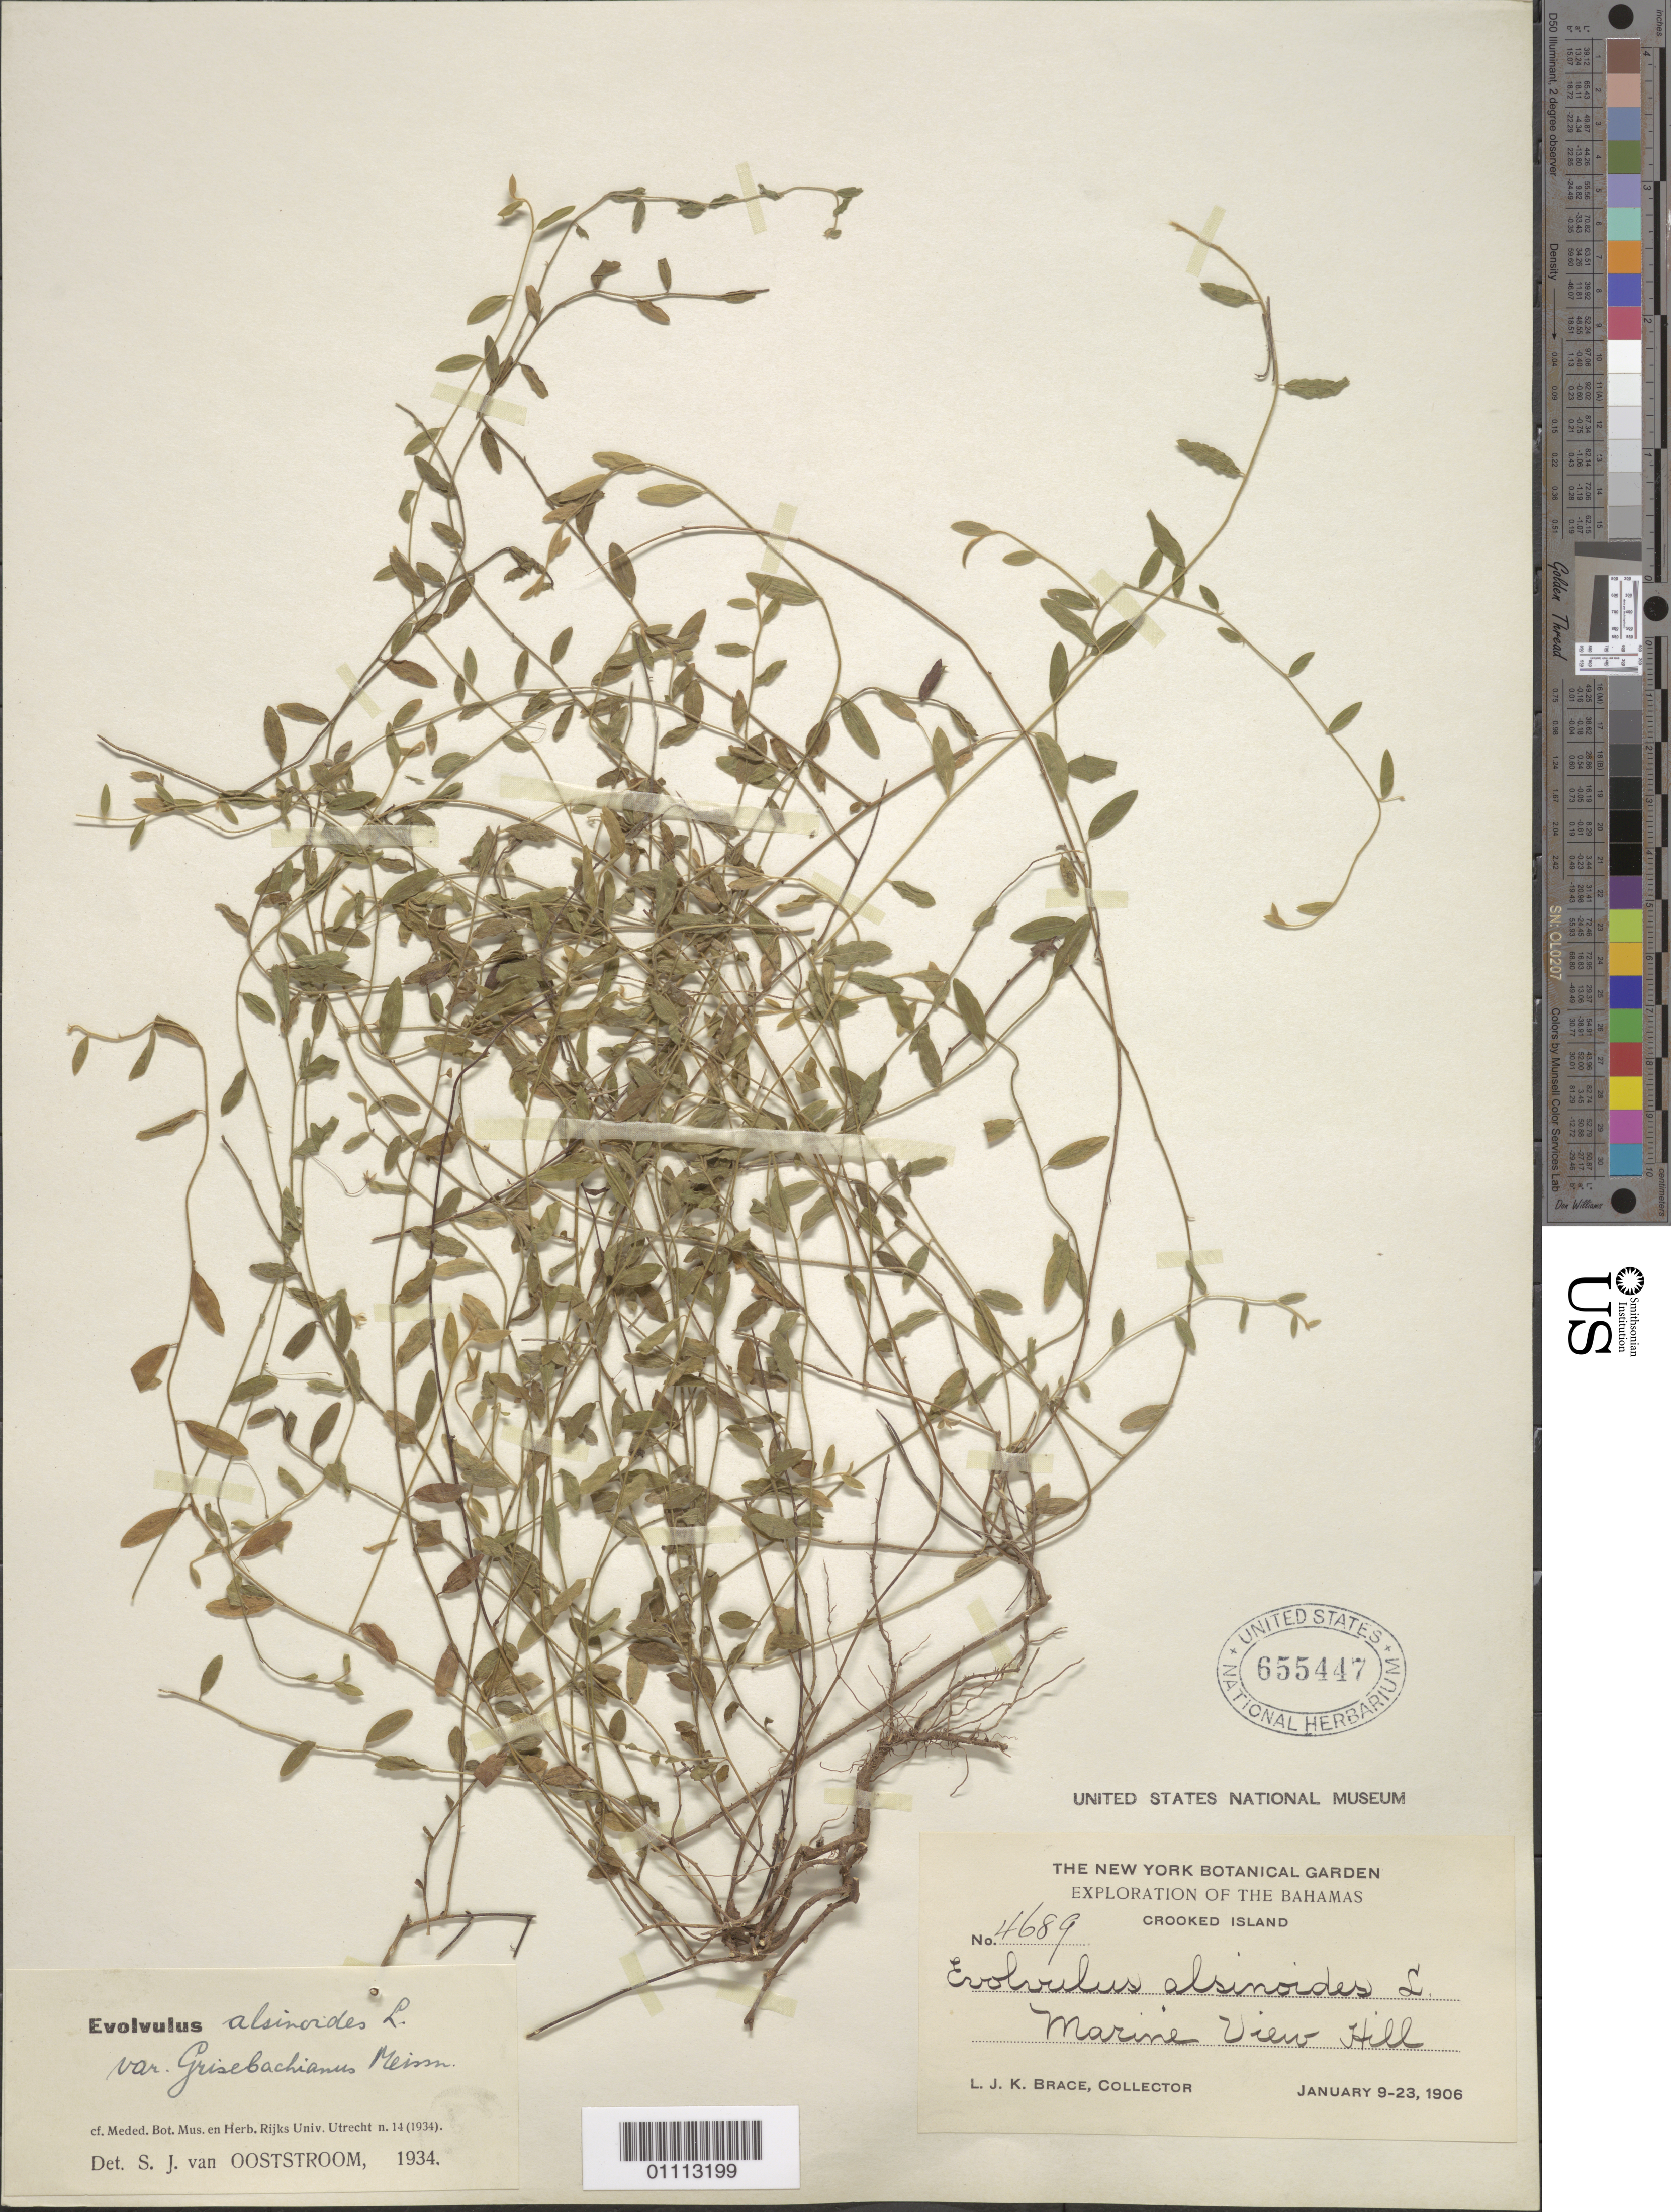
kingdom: Plantae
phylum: Tracheophyta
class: Magnoliopsida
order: Solanales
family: Convolvulaceae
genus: Evolvulus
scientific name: Evolvulus alsinoides var. grisebachianus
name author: Meisn.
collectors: L. J. K. Brace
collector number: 4689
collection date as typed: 09 Jan 1906 to 23 Jan 1906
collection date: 1906-01-09/1906-01-23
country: Bahamas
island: Crooked I.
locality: Marine View Hill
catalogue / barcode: US 655447